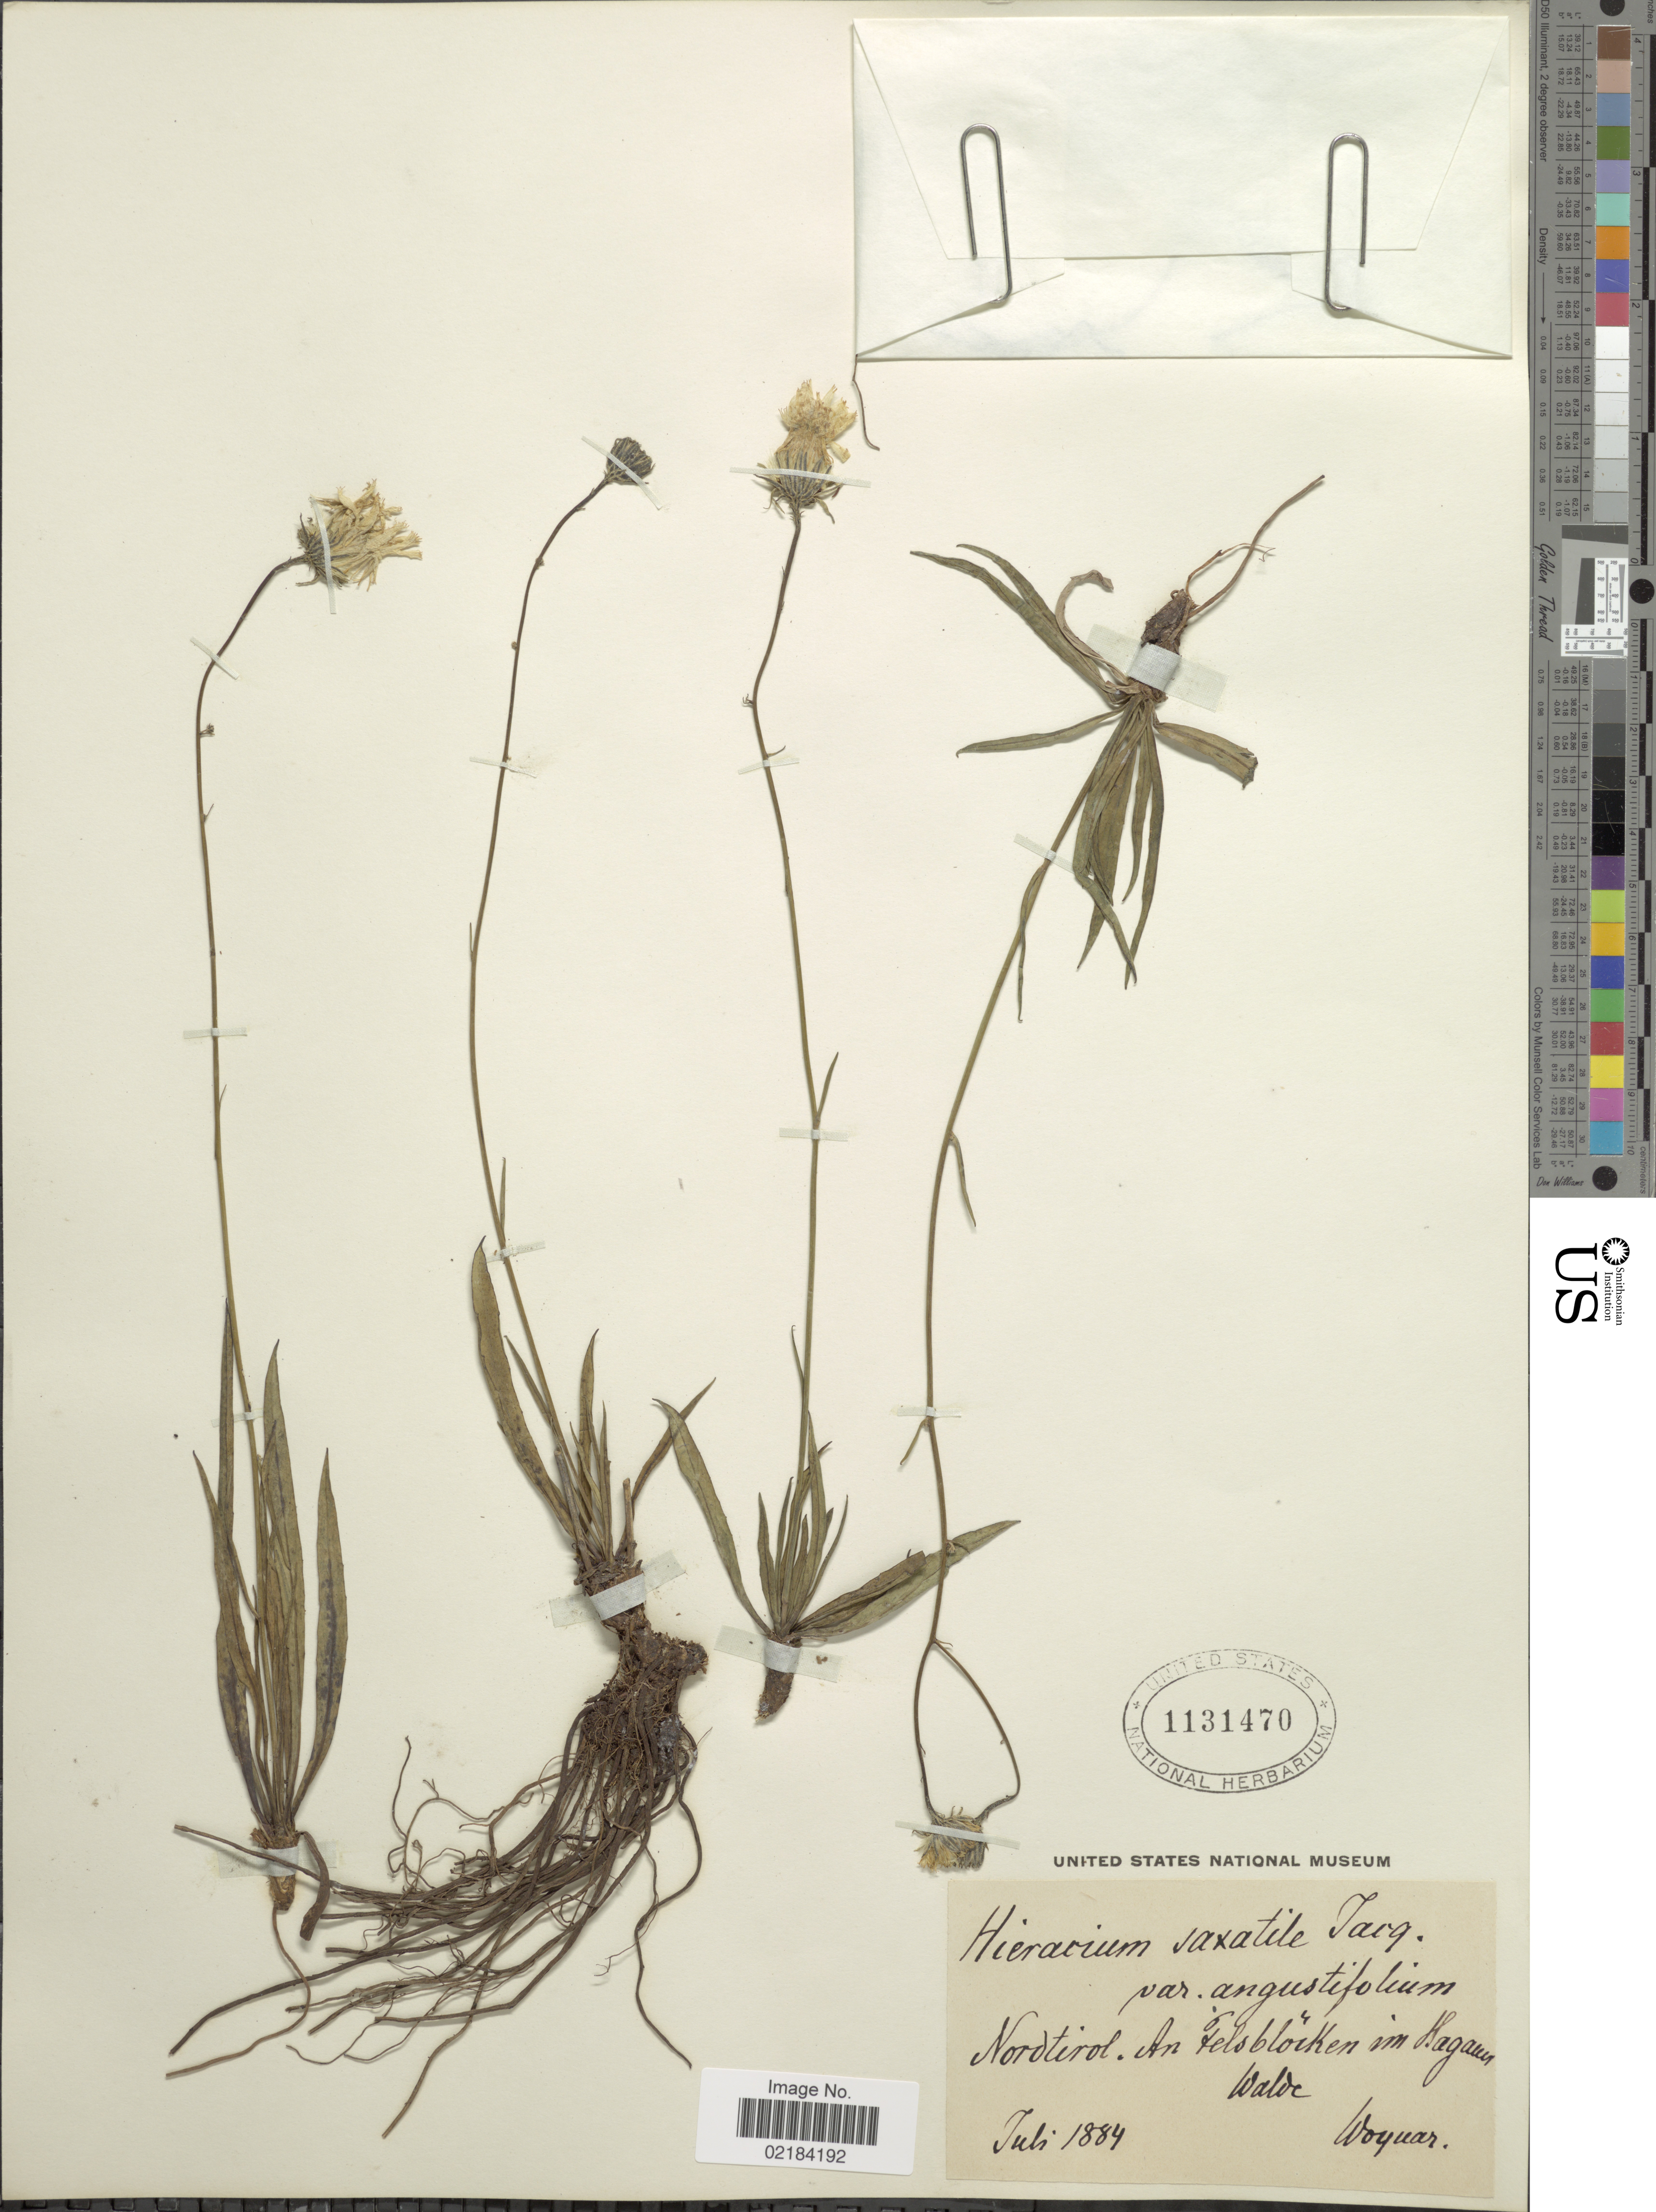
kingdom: Plantae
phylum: Tracheophyta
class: Magnoliopsida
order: Asterales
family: Asteraceae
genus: Hieracium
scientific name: Hieracium saxatile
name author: Jacq.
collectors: -. Woynar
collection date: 1884-07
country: Austria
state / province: Tirol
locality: Nordtirol. An Felsblöcken im Haguan Walde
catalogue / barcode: US 1131470